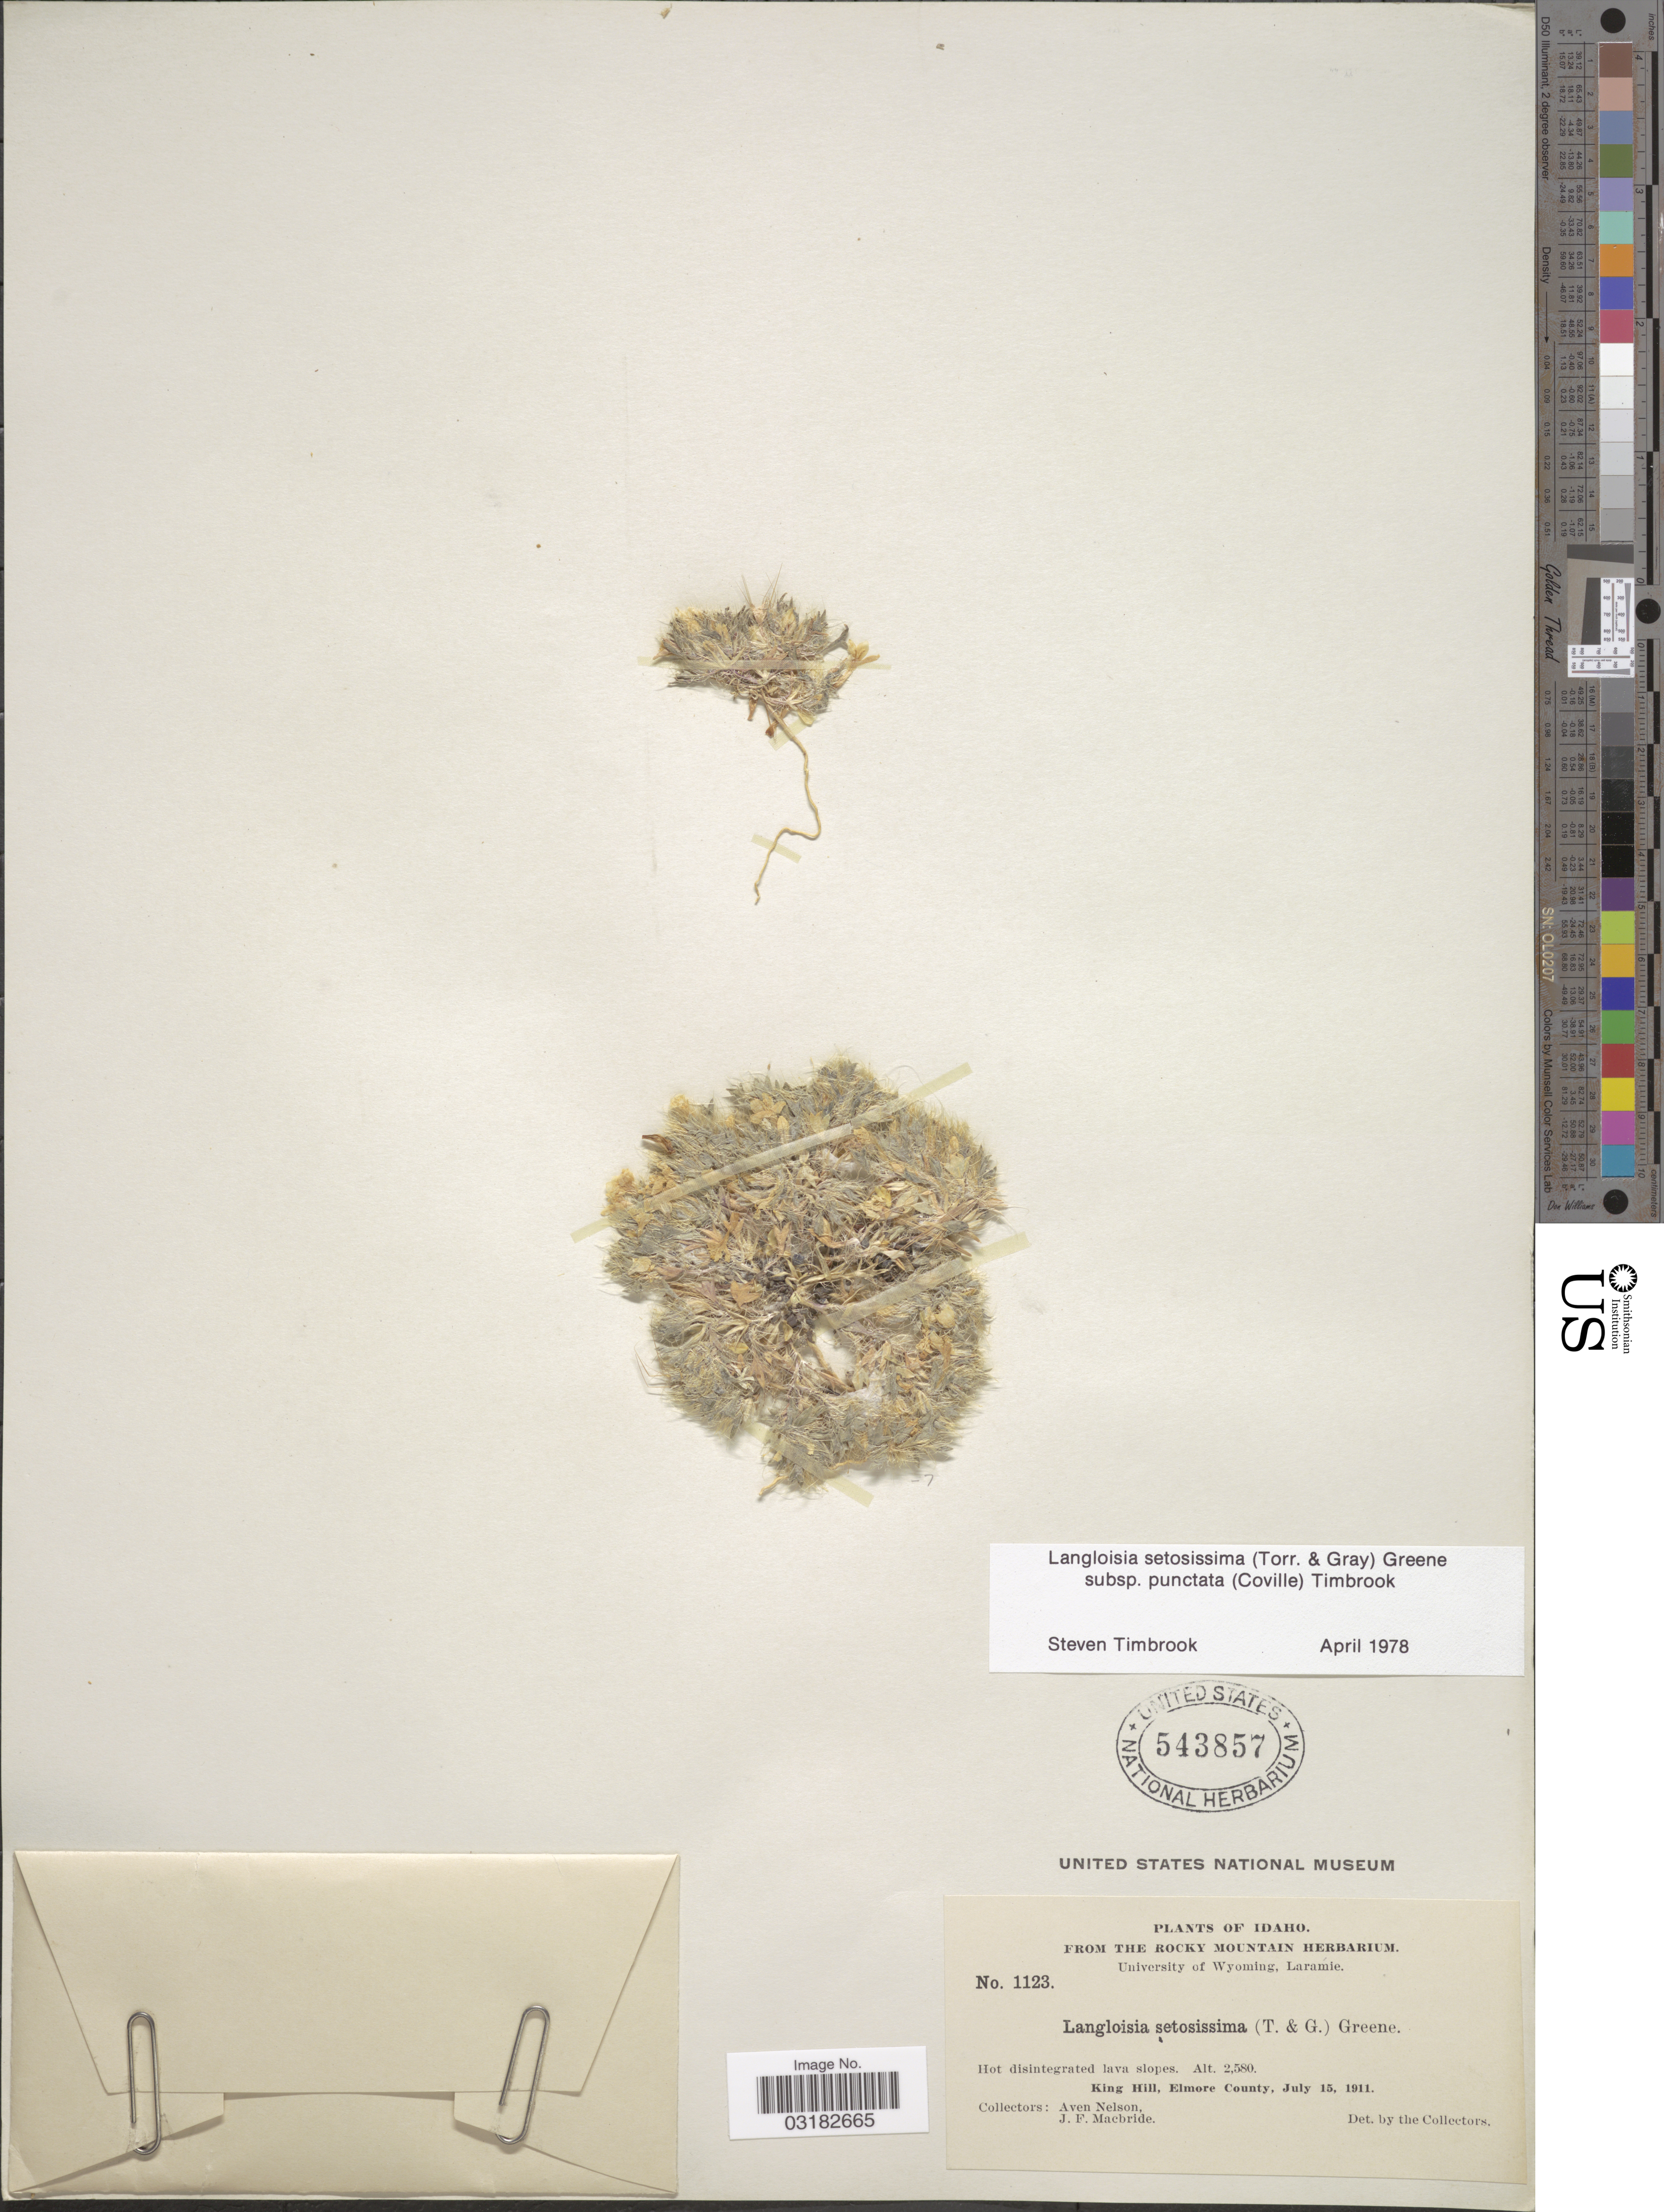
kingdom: Plantae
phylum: Tracheophyta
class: Magnoliopsida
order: Ericales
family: Polemoniaceae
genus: Langloisia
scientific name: Langloisia setosissima subsp. punctata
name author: (A. Gray ex Coville) Timbrook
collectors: A. Nelson & J. F. Macbride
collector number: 1123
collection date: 1911-07-15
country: United States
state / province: Idaho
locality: King Hill, Elmore County.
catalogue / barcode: US 543857